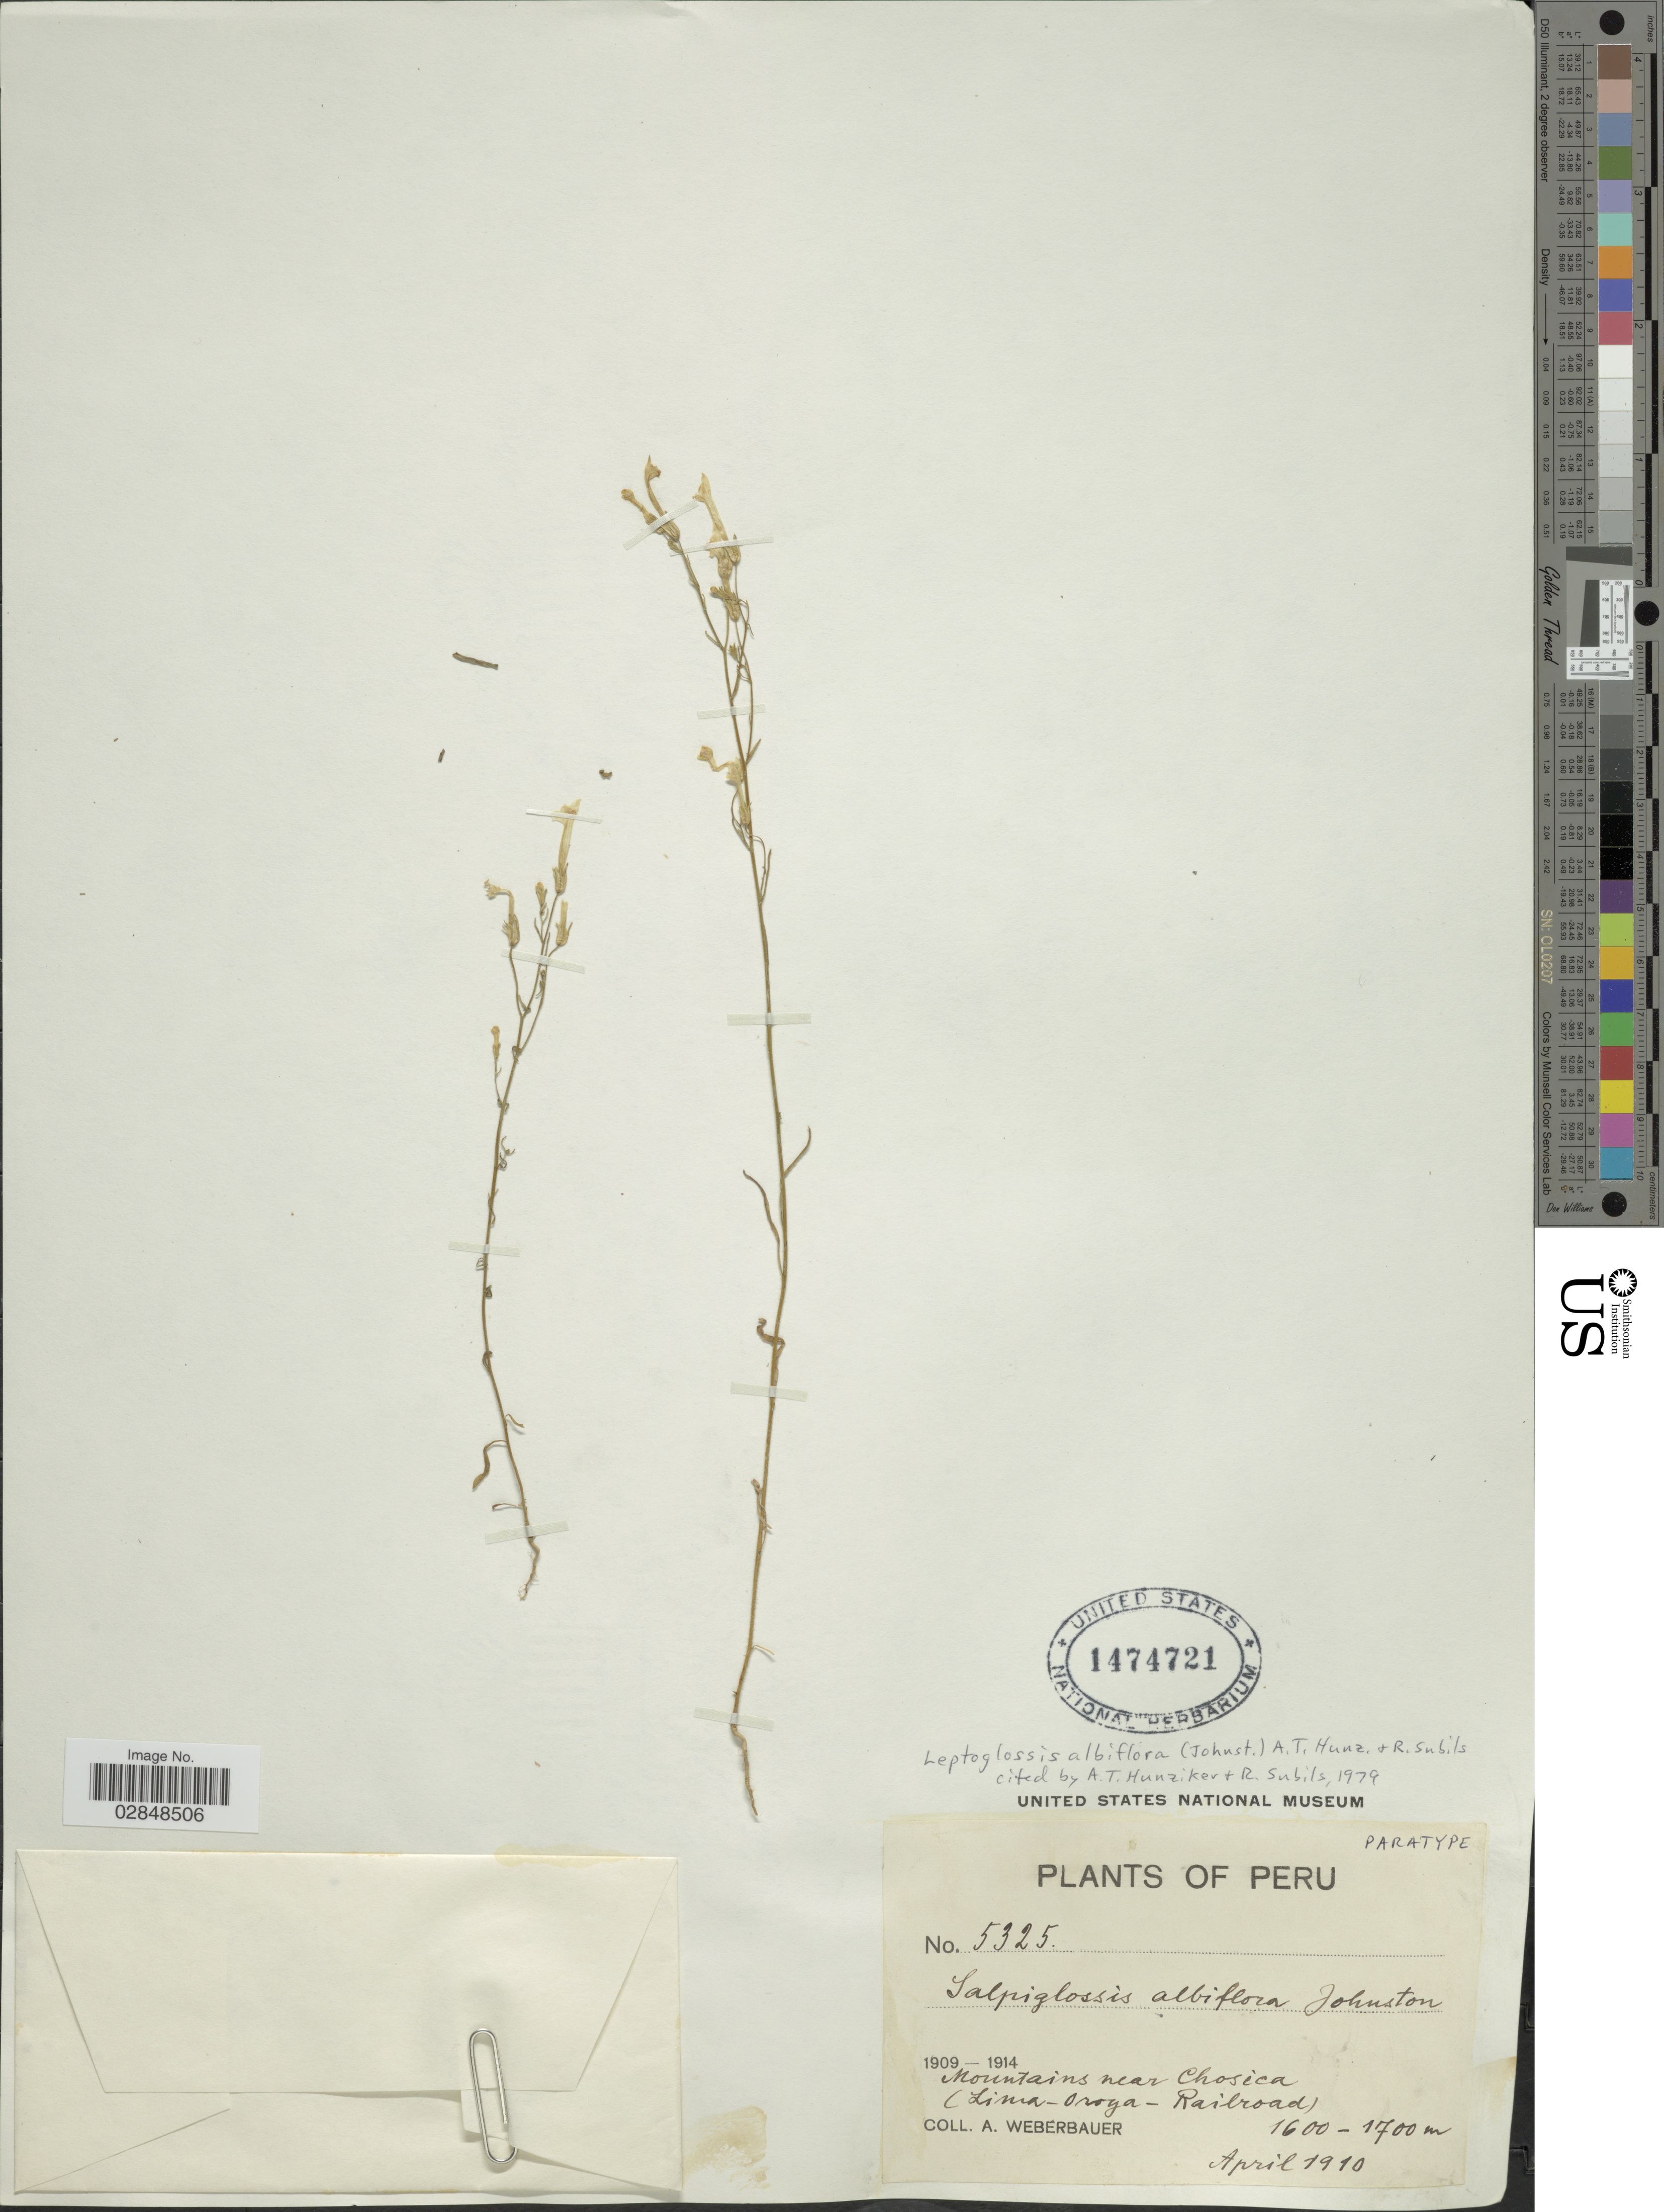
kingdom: Plantae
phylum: Tracheophyta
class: Magnoliopsida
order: Solanales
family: Solanaceae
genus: Leptoglossis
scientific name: Leptoglossis albiflora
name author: (I.M. Johnst.) Hunz. & Subils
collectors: A. Weberbauer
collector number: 5325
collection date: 1910-04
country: Peru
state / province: Lima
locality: Mountains near Chosica (Oroya - Railroad).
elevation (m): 1600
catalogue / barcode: US 1474721